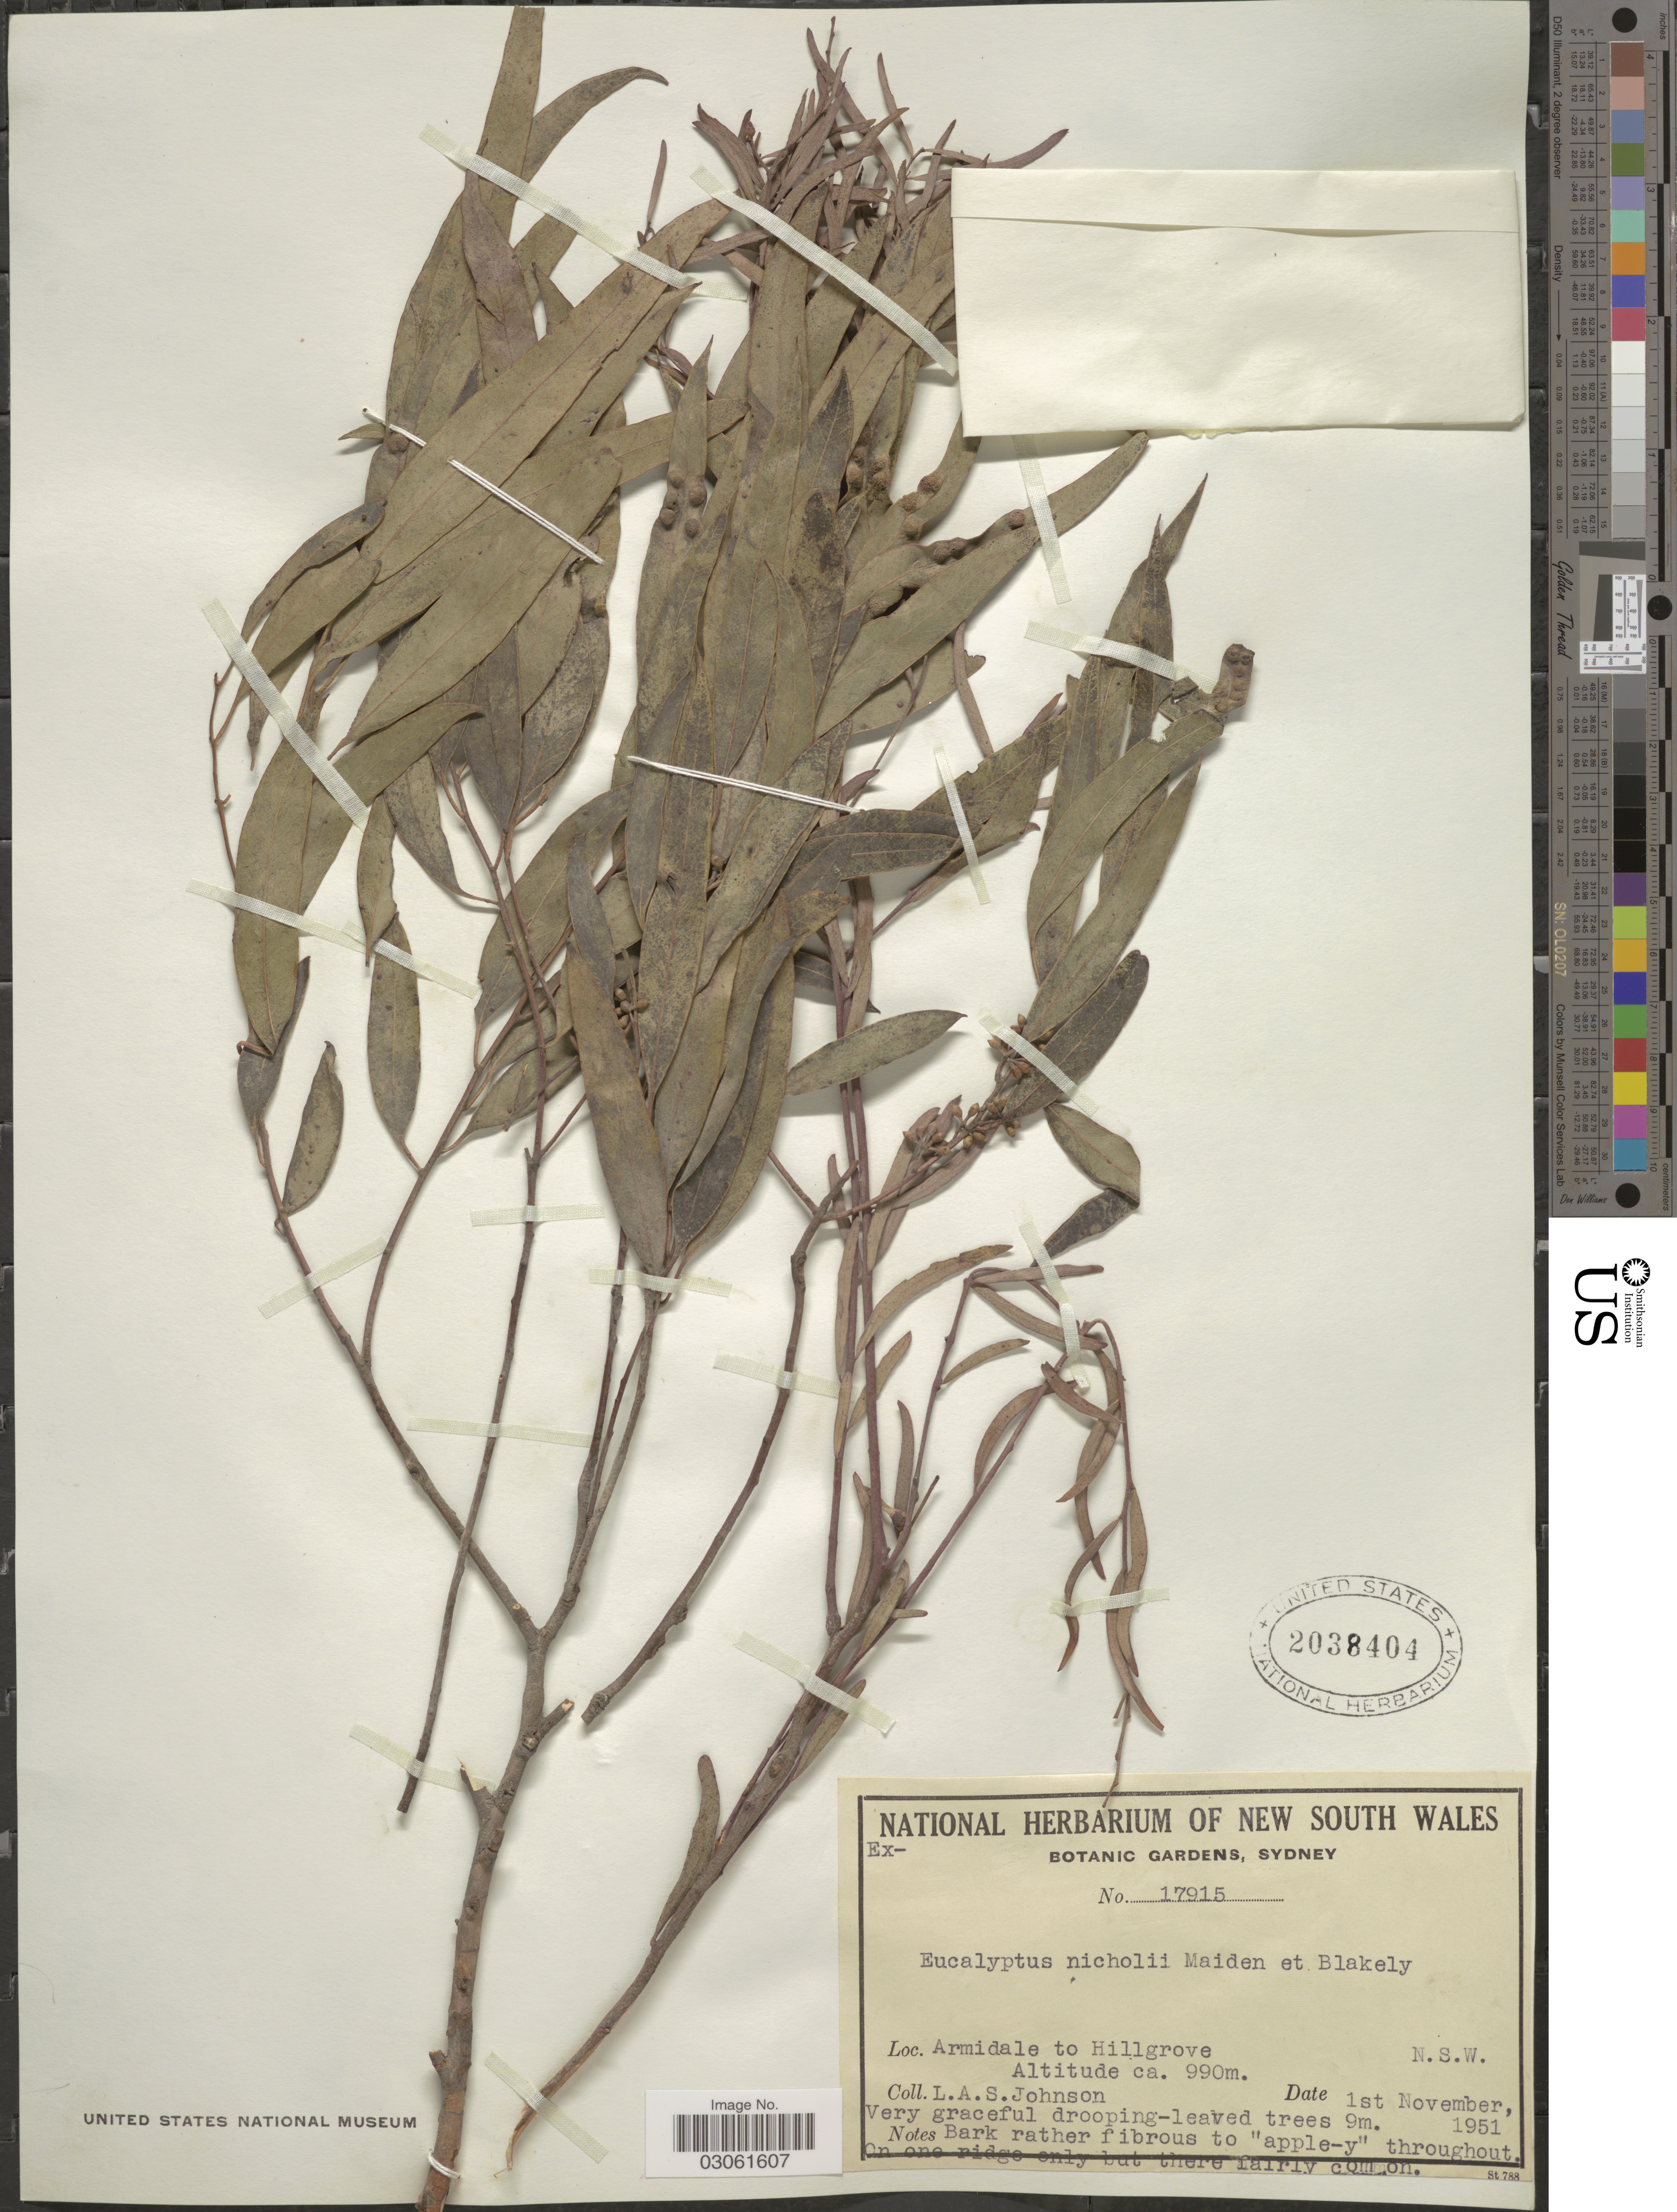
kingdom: Plantae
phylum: Tracheophyta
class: Magnoliopsida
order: Myrtales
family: Myrtaceae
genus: Eucalyptus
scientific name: Eucalyptus nicholii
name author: Maiden & Blakely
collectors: L. A. S. Johnson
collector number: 17915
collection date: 1951-11-01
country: Australia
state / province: New South Wales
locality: Armidale to Hillgrove.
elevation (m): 990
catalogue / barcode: US 2038404